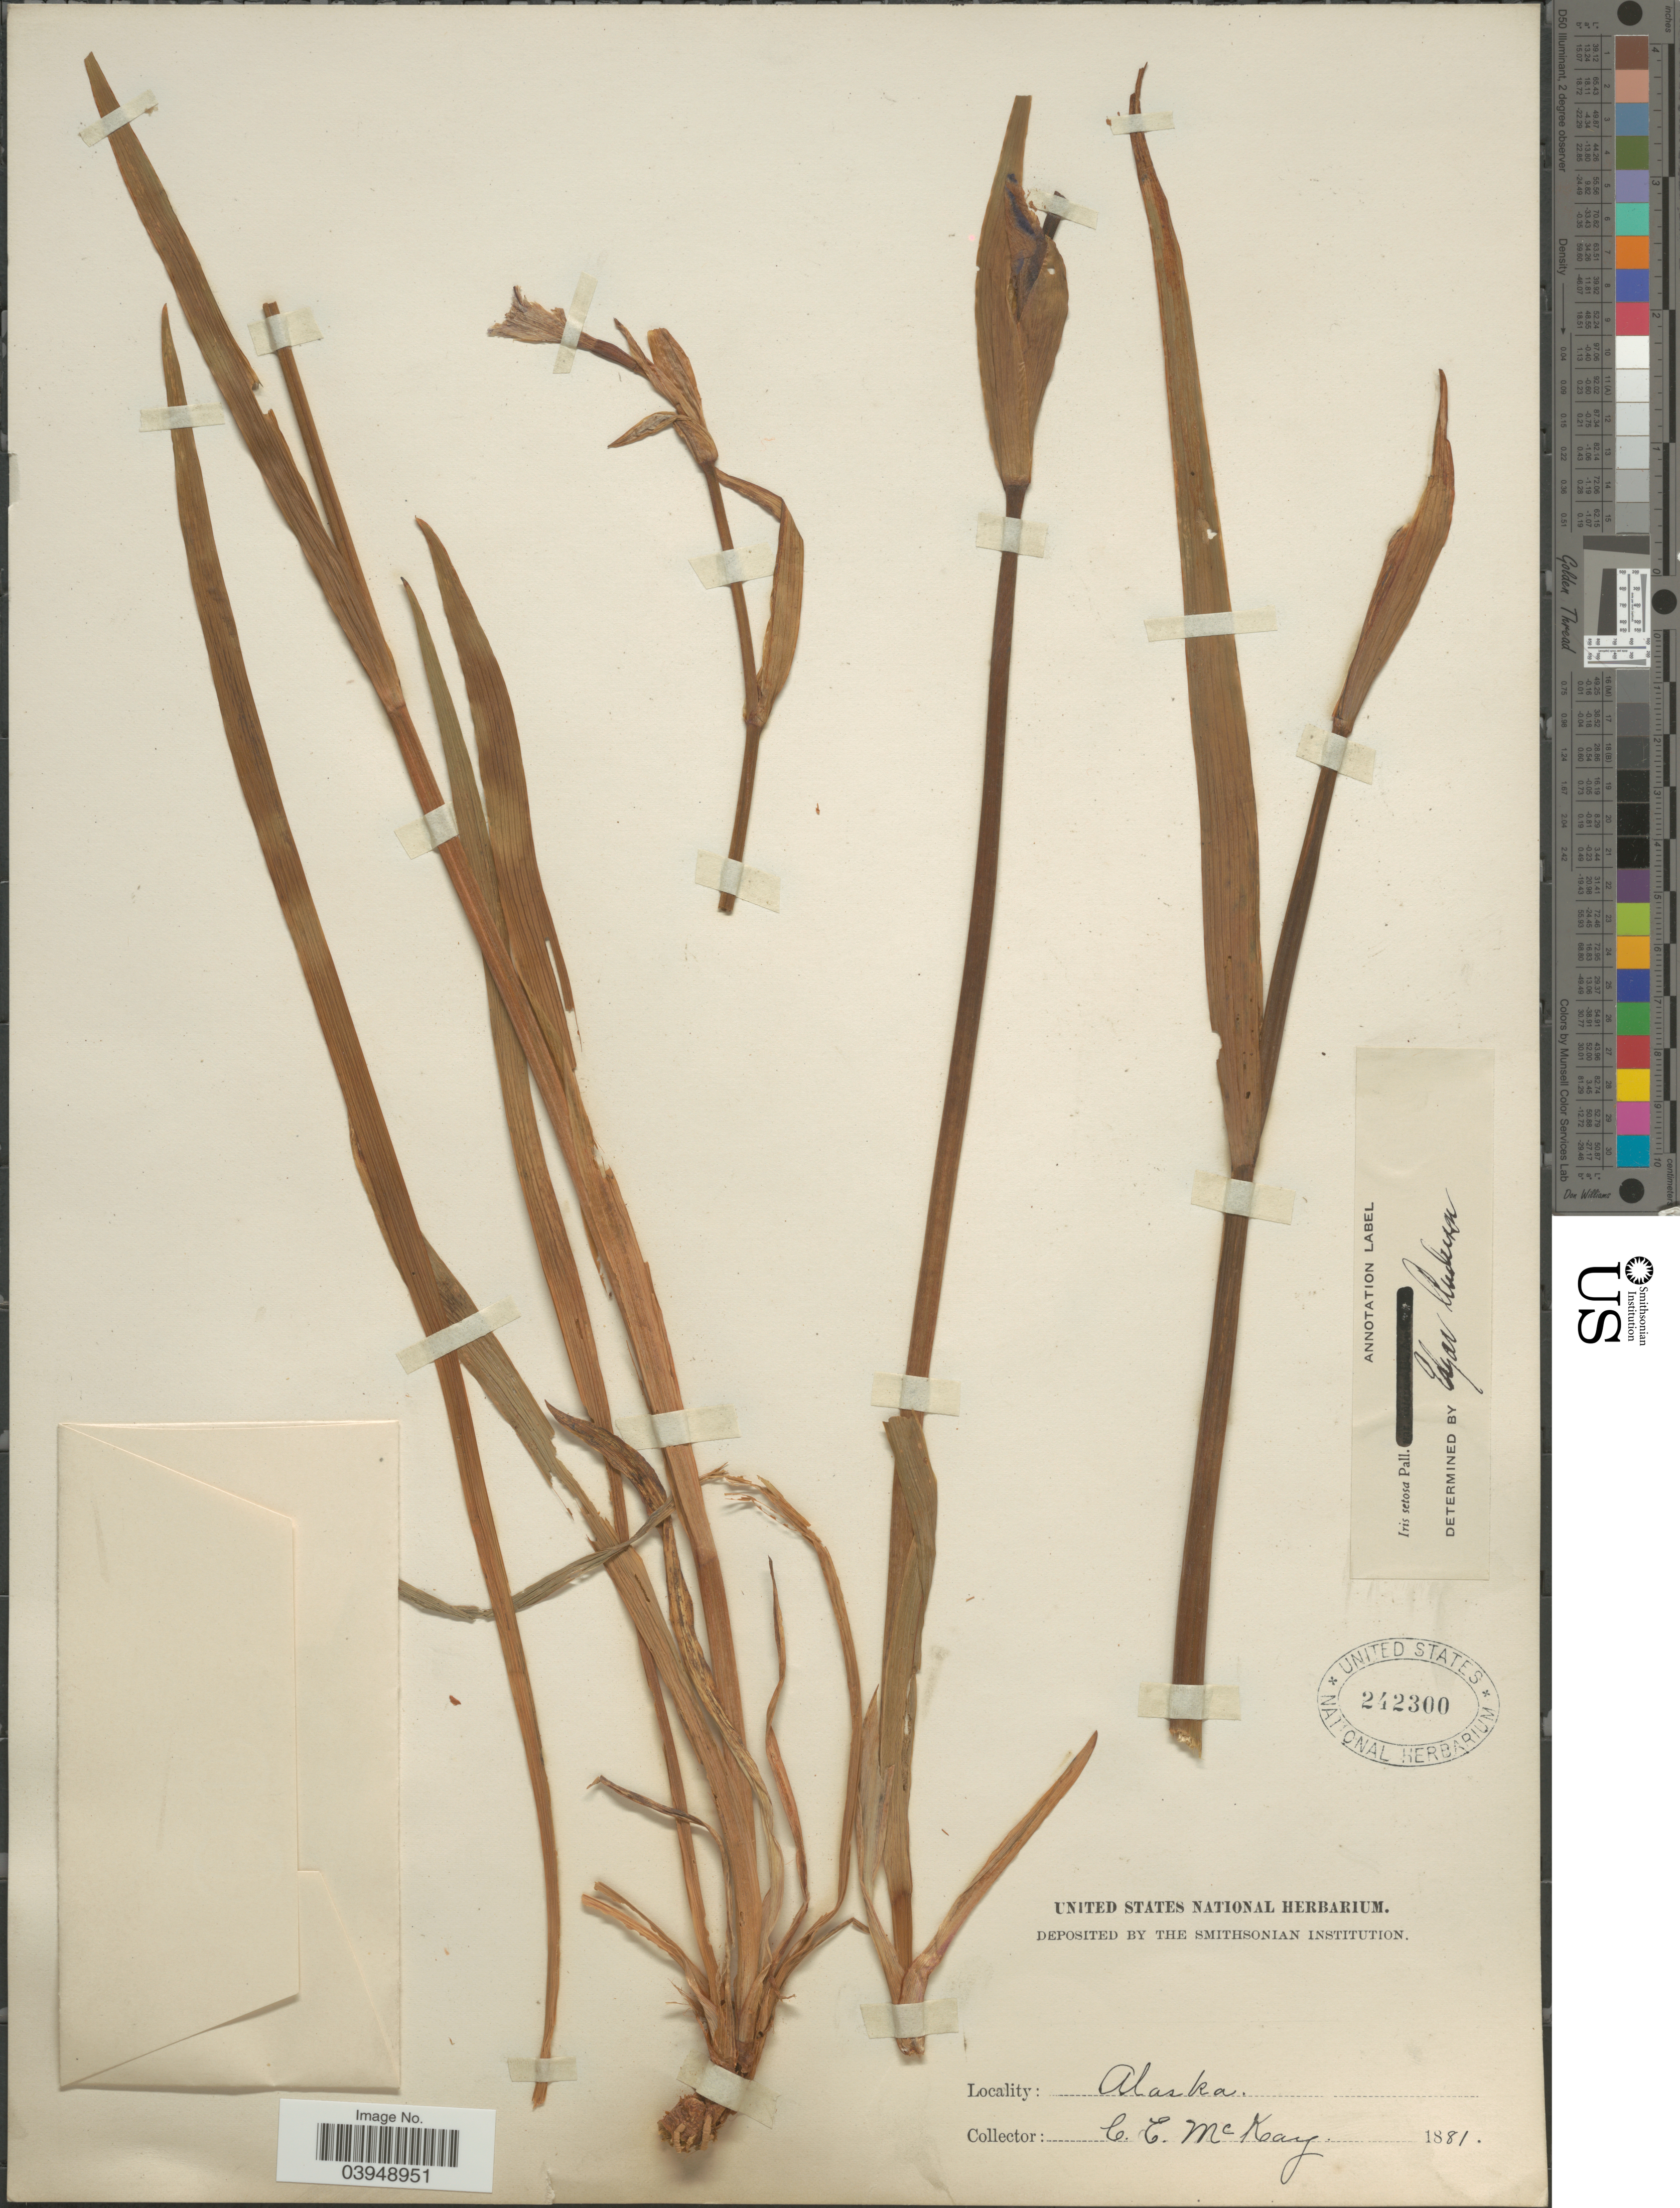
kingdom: Plantae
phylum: Tracheophyta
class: Liliopsida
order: Asparagales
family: Iridaceae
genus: Iris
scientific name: Iris setosa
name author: Pall. ex Link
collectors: C. McKay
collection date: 1881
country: United States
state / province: Alaska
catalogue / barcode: US 242300